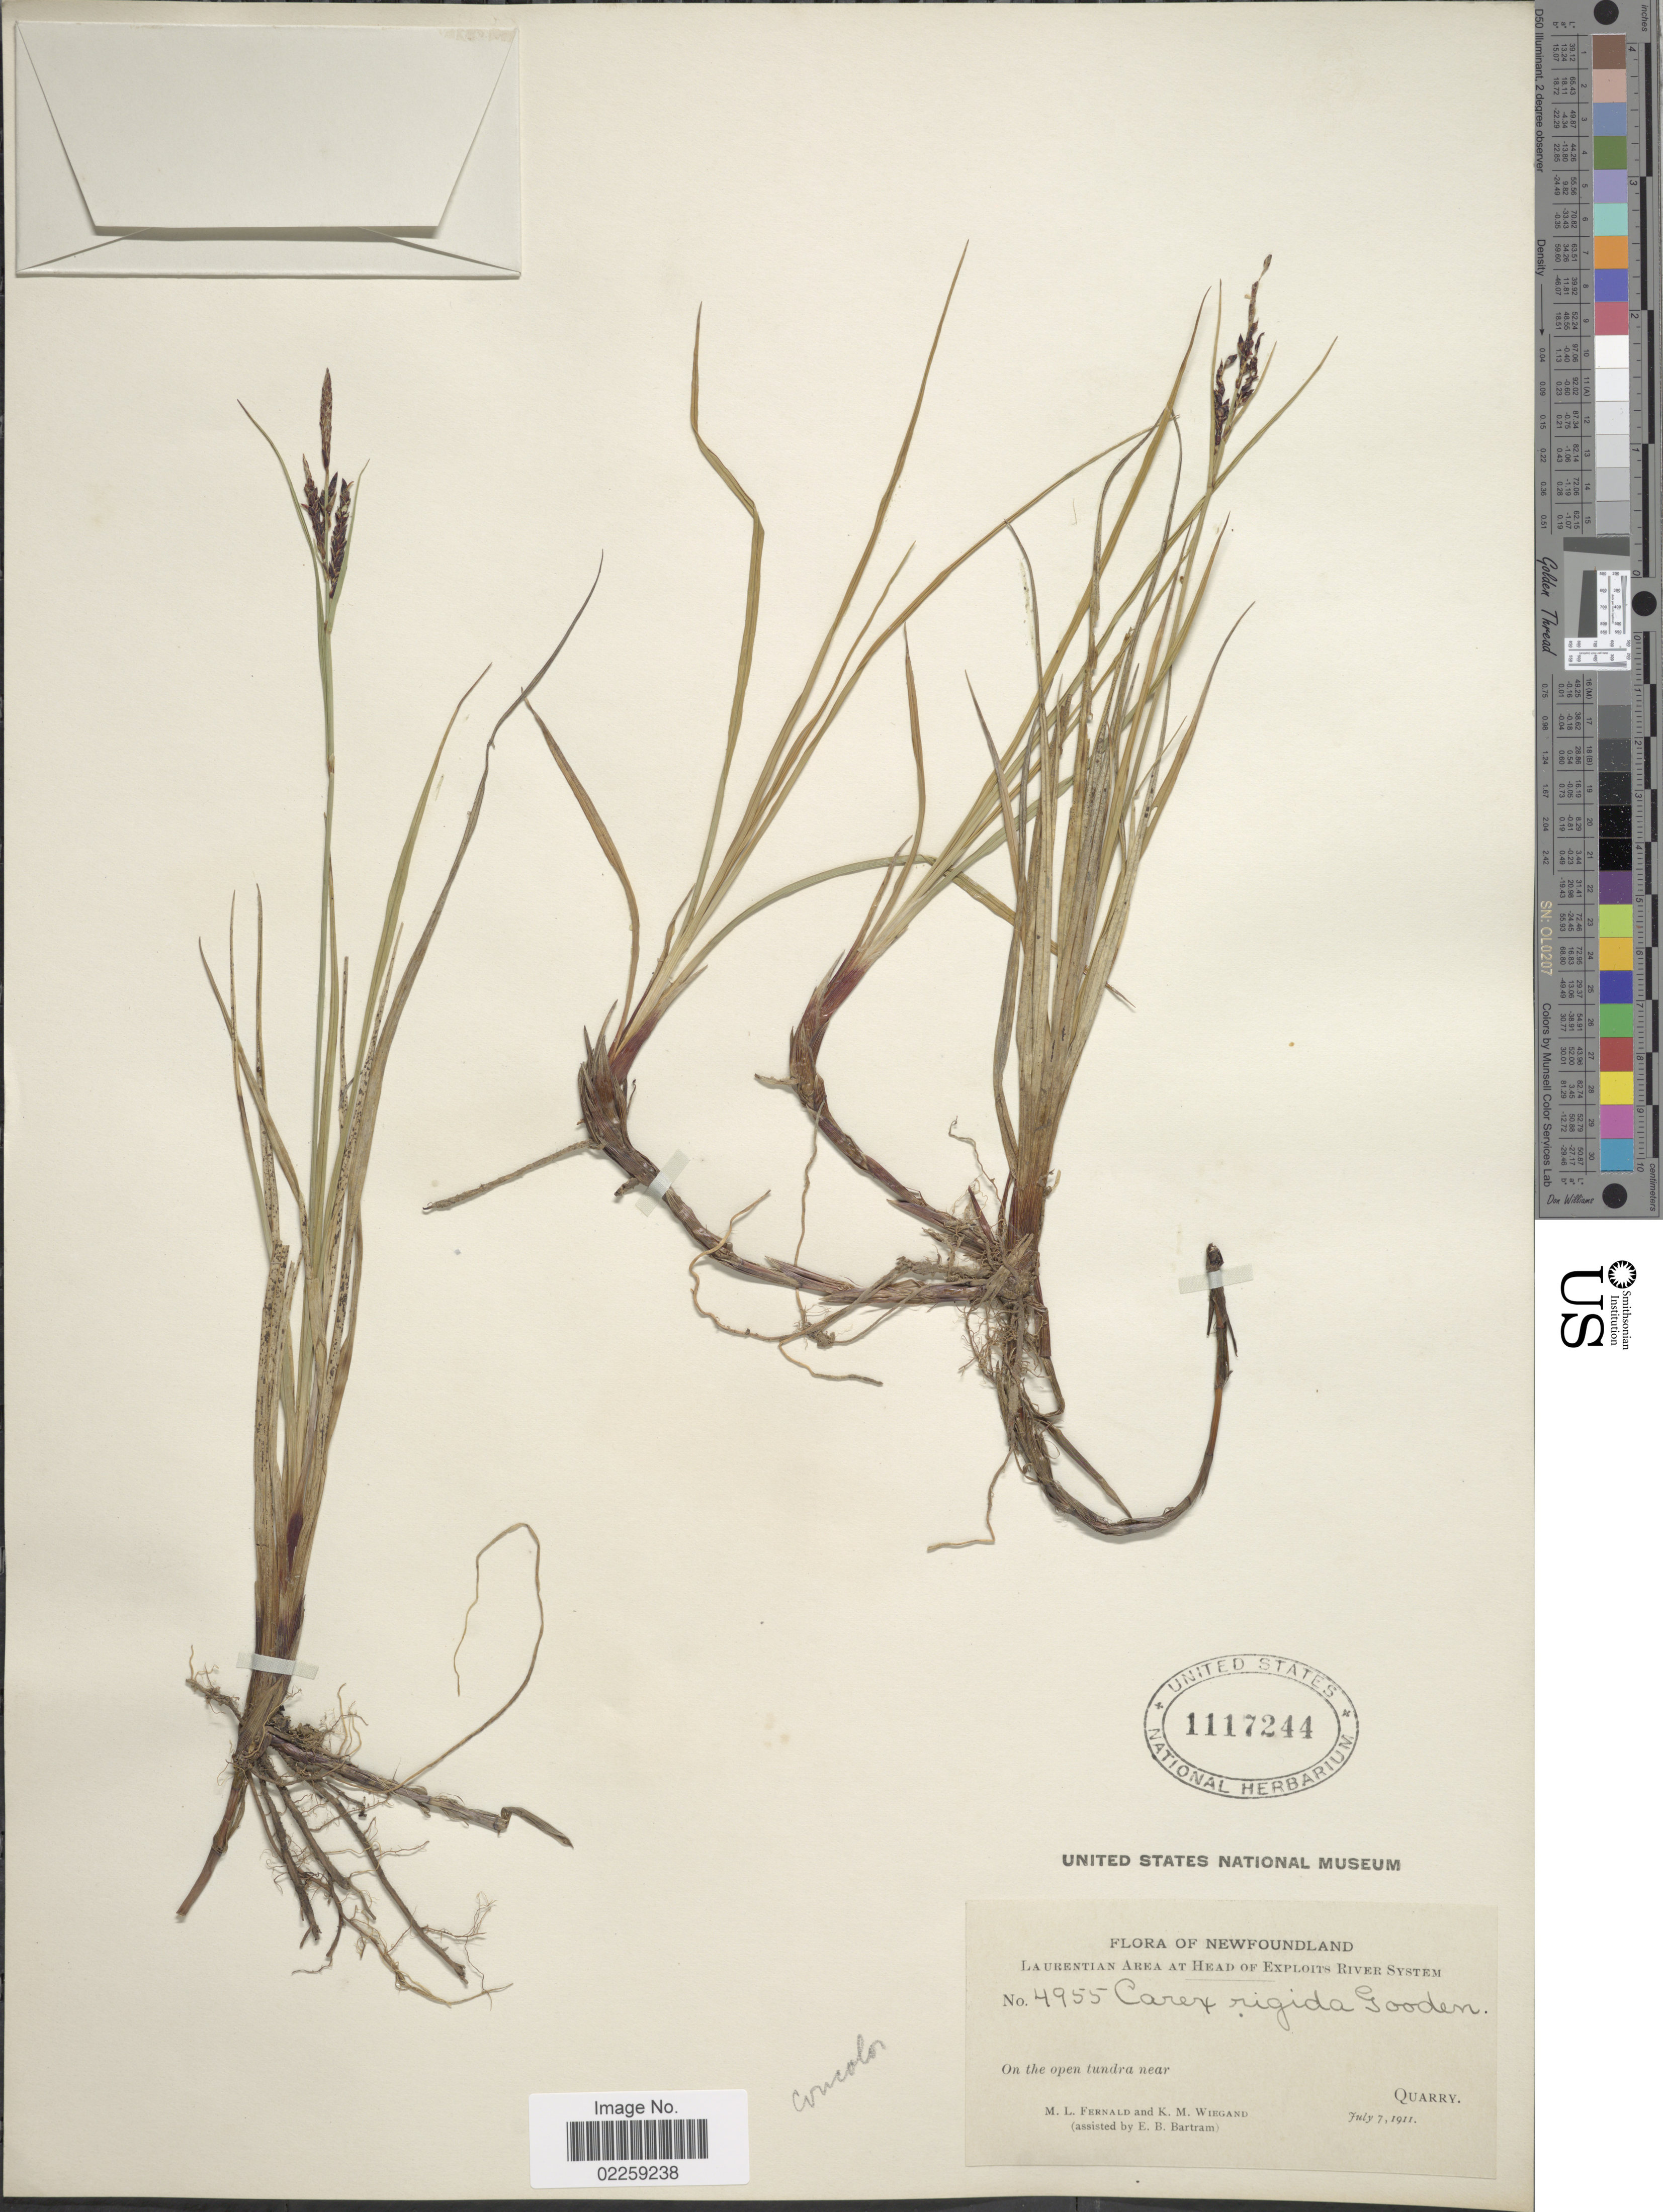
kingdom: Plantae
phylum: Tracheophyta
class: Liliopsida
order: Poales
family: Cyperaceae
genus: Carex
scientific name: Carex bigelowii subsp. bigelowii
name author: Torr. ex Schwein.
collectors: M. L. Fernald & K. M. Wiegand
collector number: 4955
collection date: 1911-07-07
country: Canada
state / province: Newfoundland and Labrador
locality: Laurentian Area at Head of Exploits River System, Quarry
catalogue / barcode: US 1117244